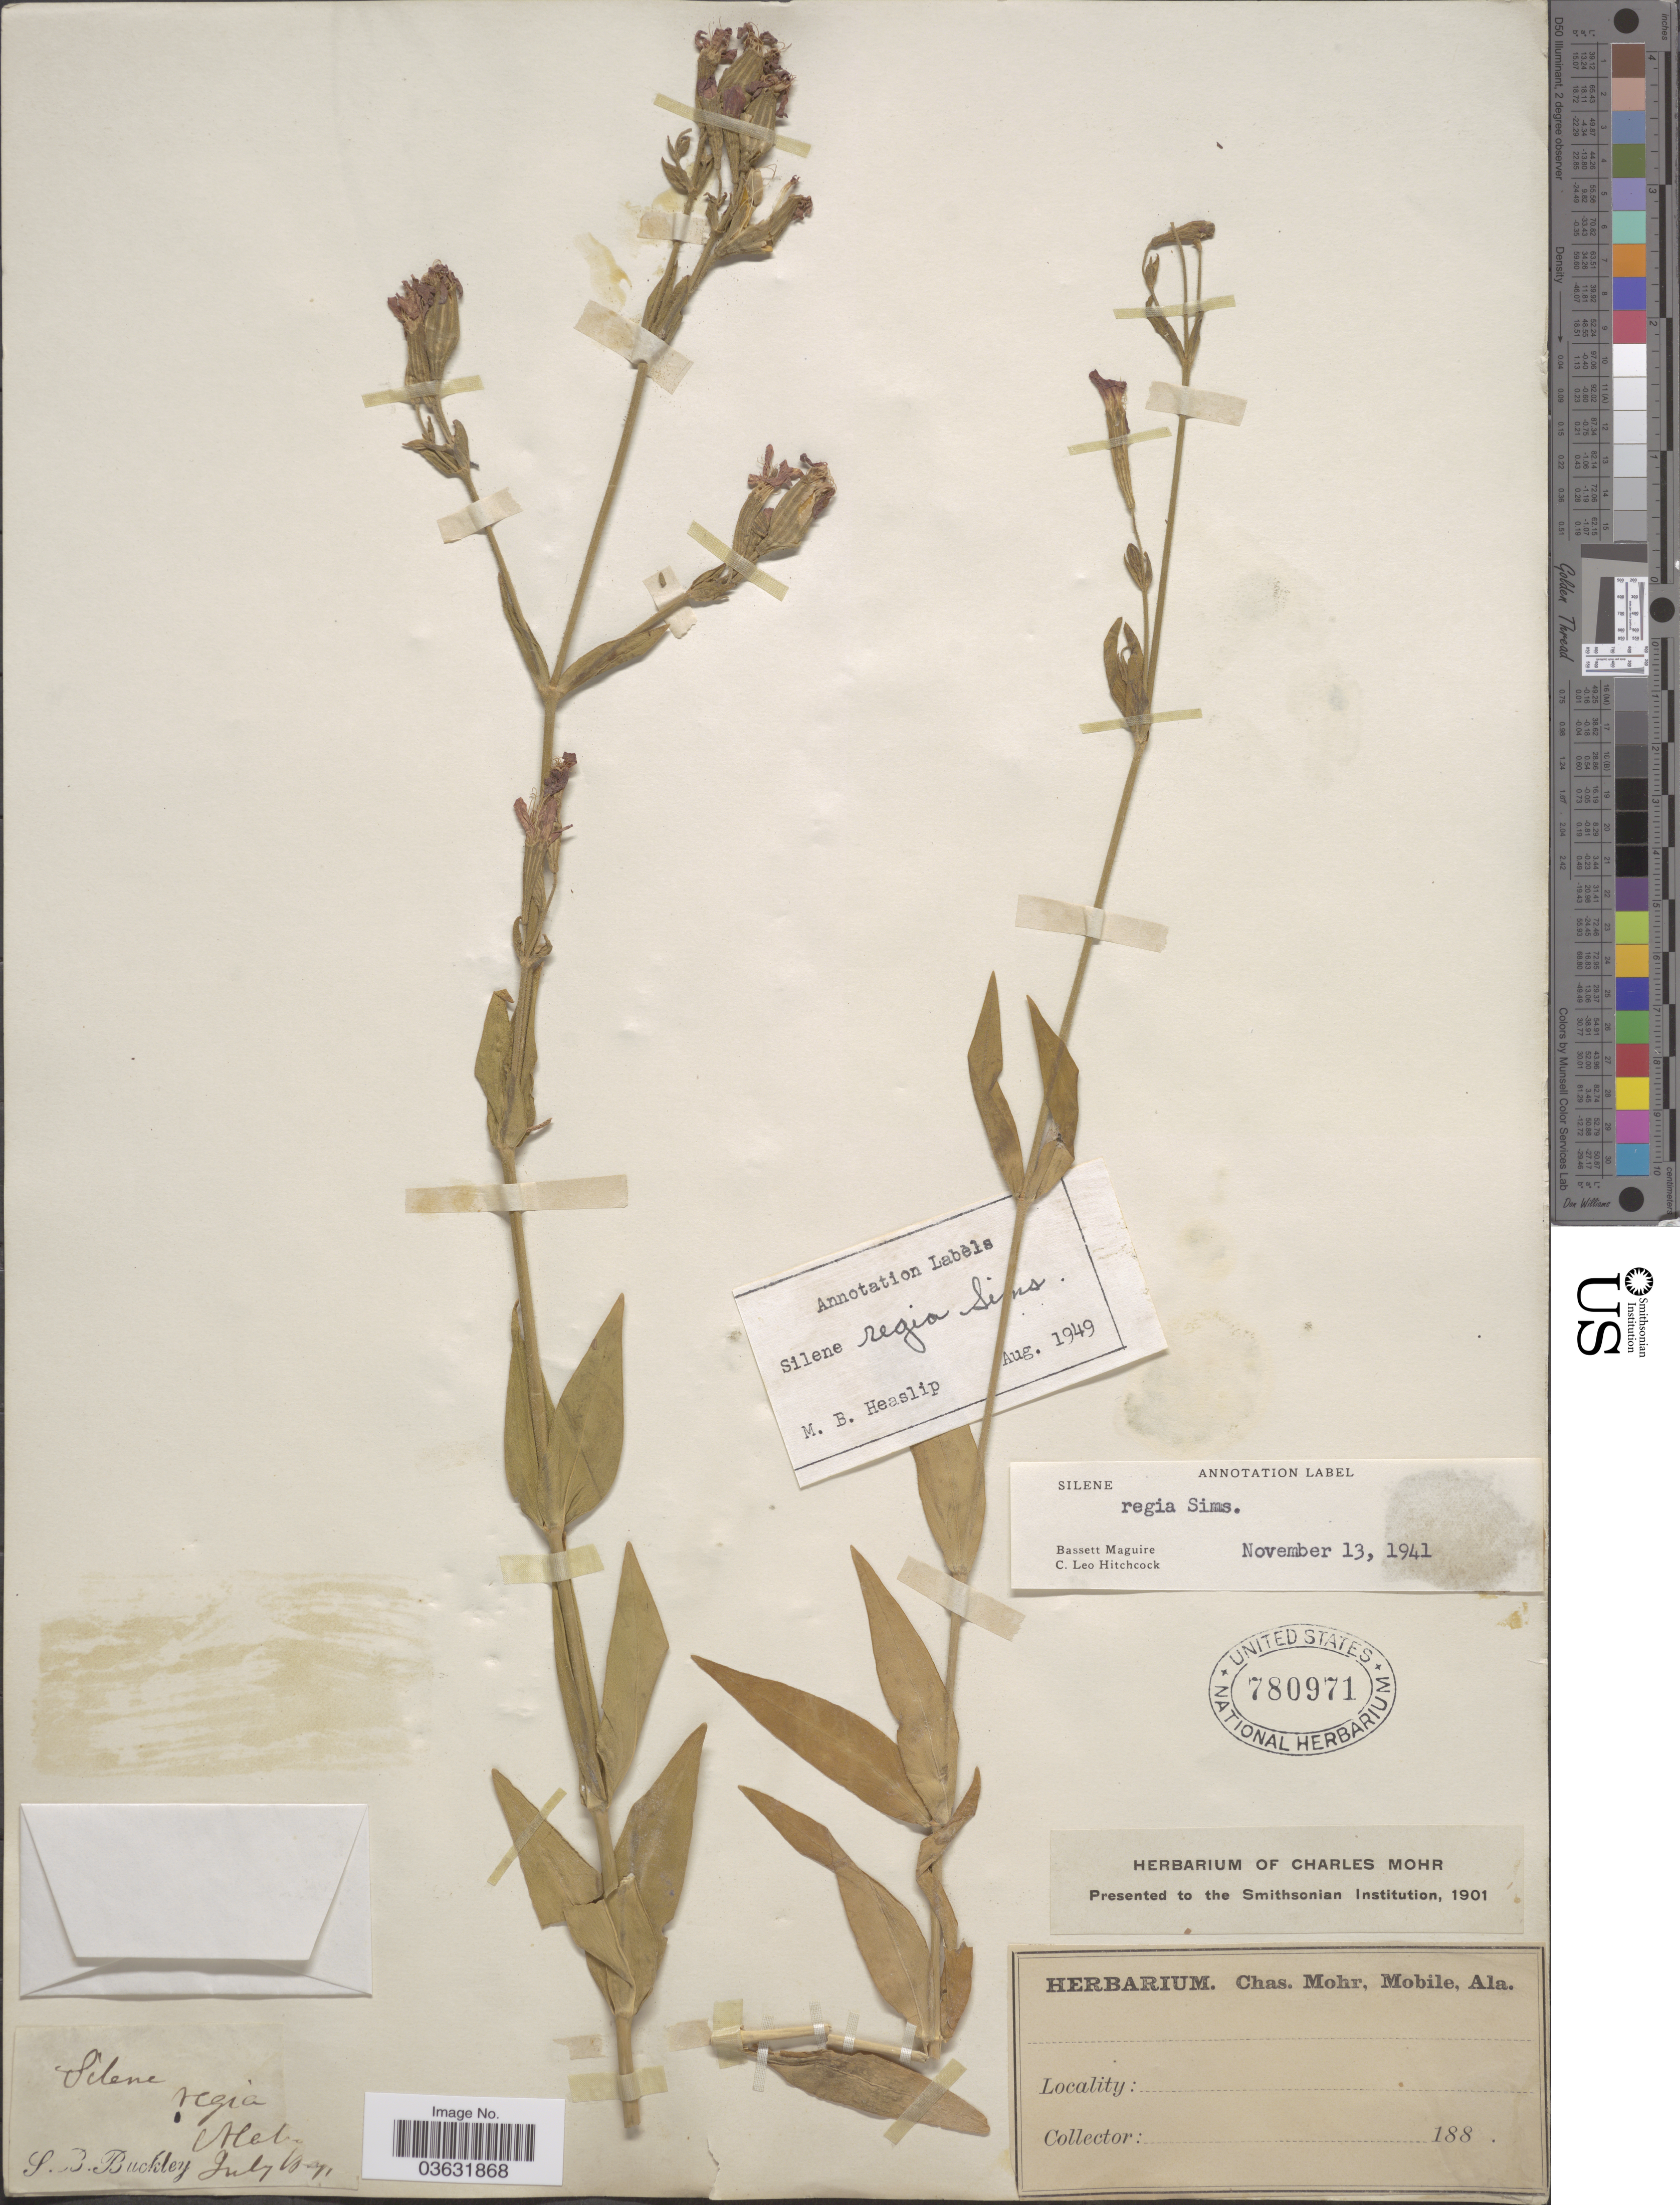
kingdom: Plantae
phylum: Tracheophyta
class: Magnoliopsida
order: Caryophyllales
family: Caryophyllaceae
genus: Silene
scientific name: Silene regia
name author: Sims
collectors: S. B. Buckley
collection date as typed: Transcribed d/m/y: 10/7/91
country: United States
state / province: Alabama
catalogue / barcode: US 780971